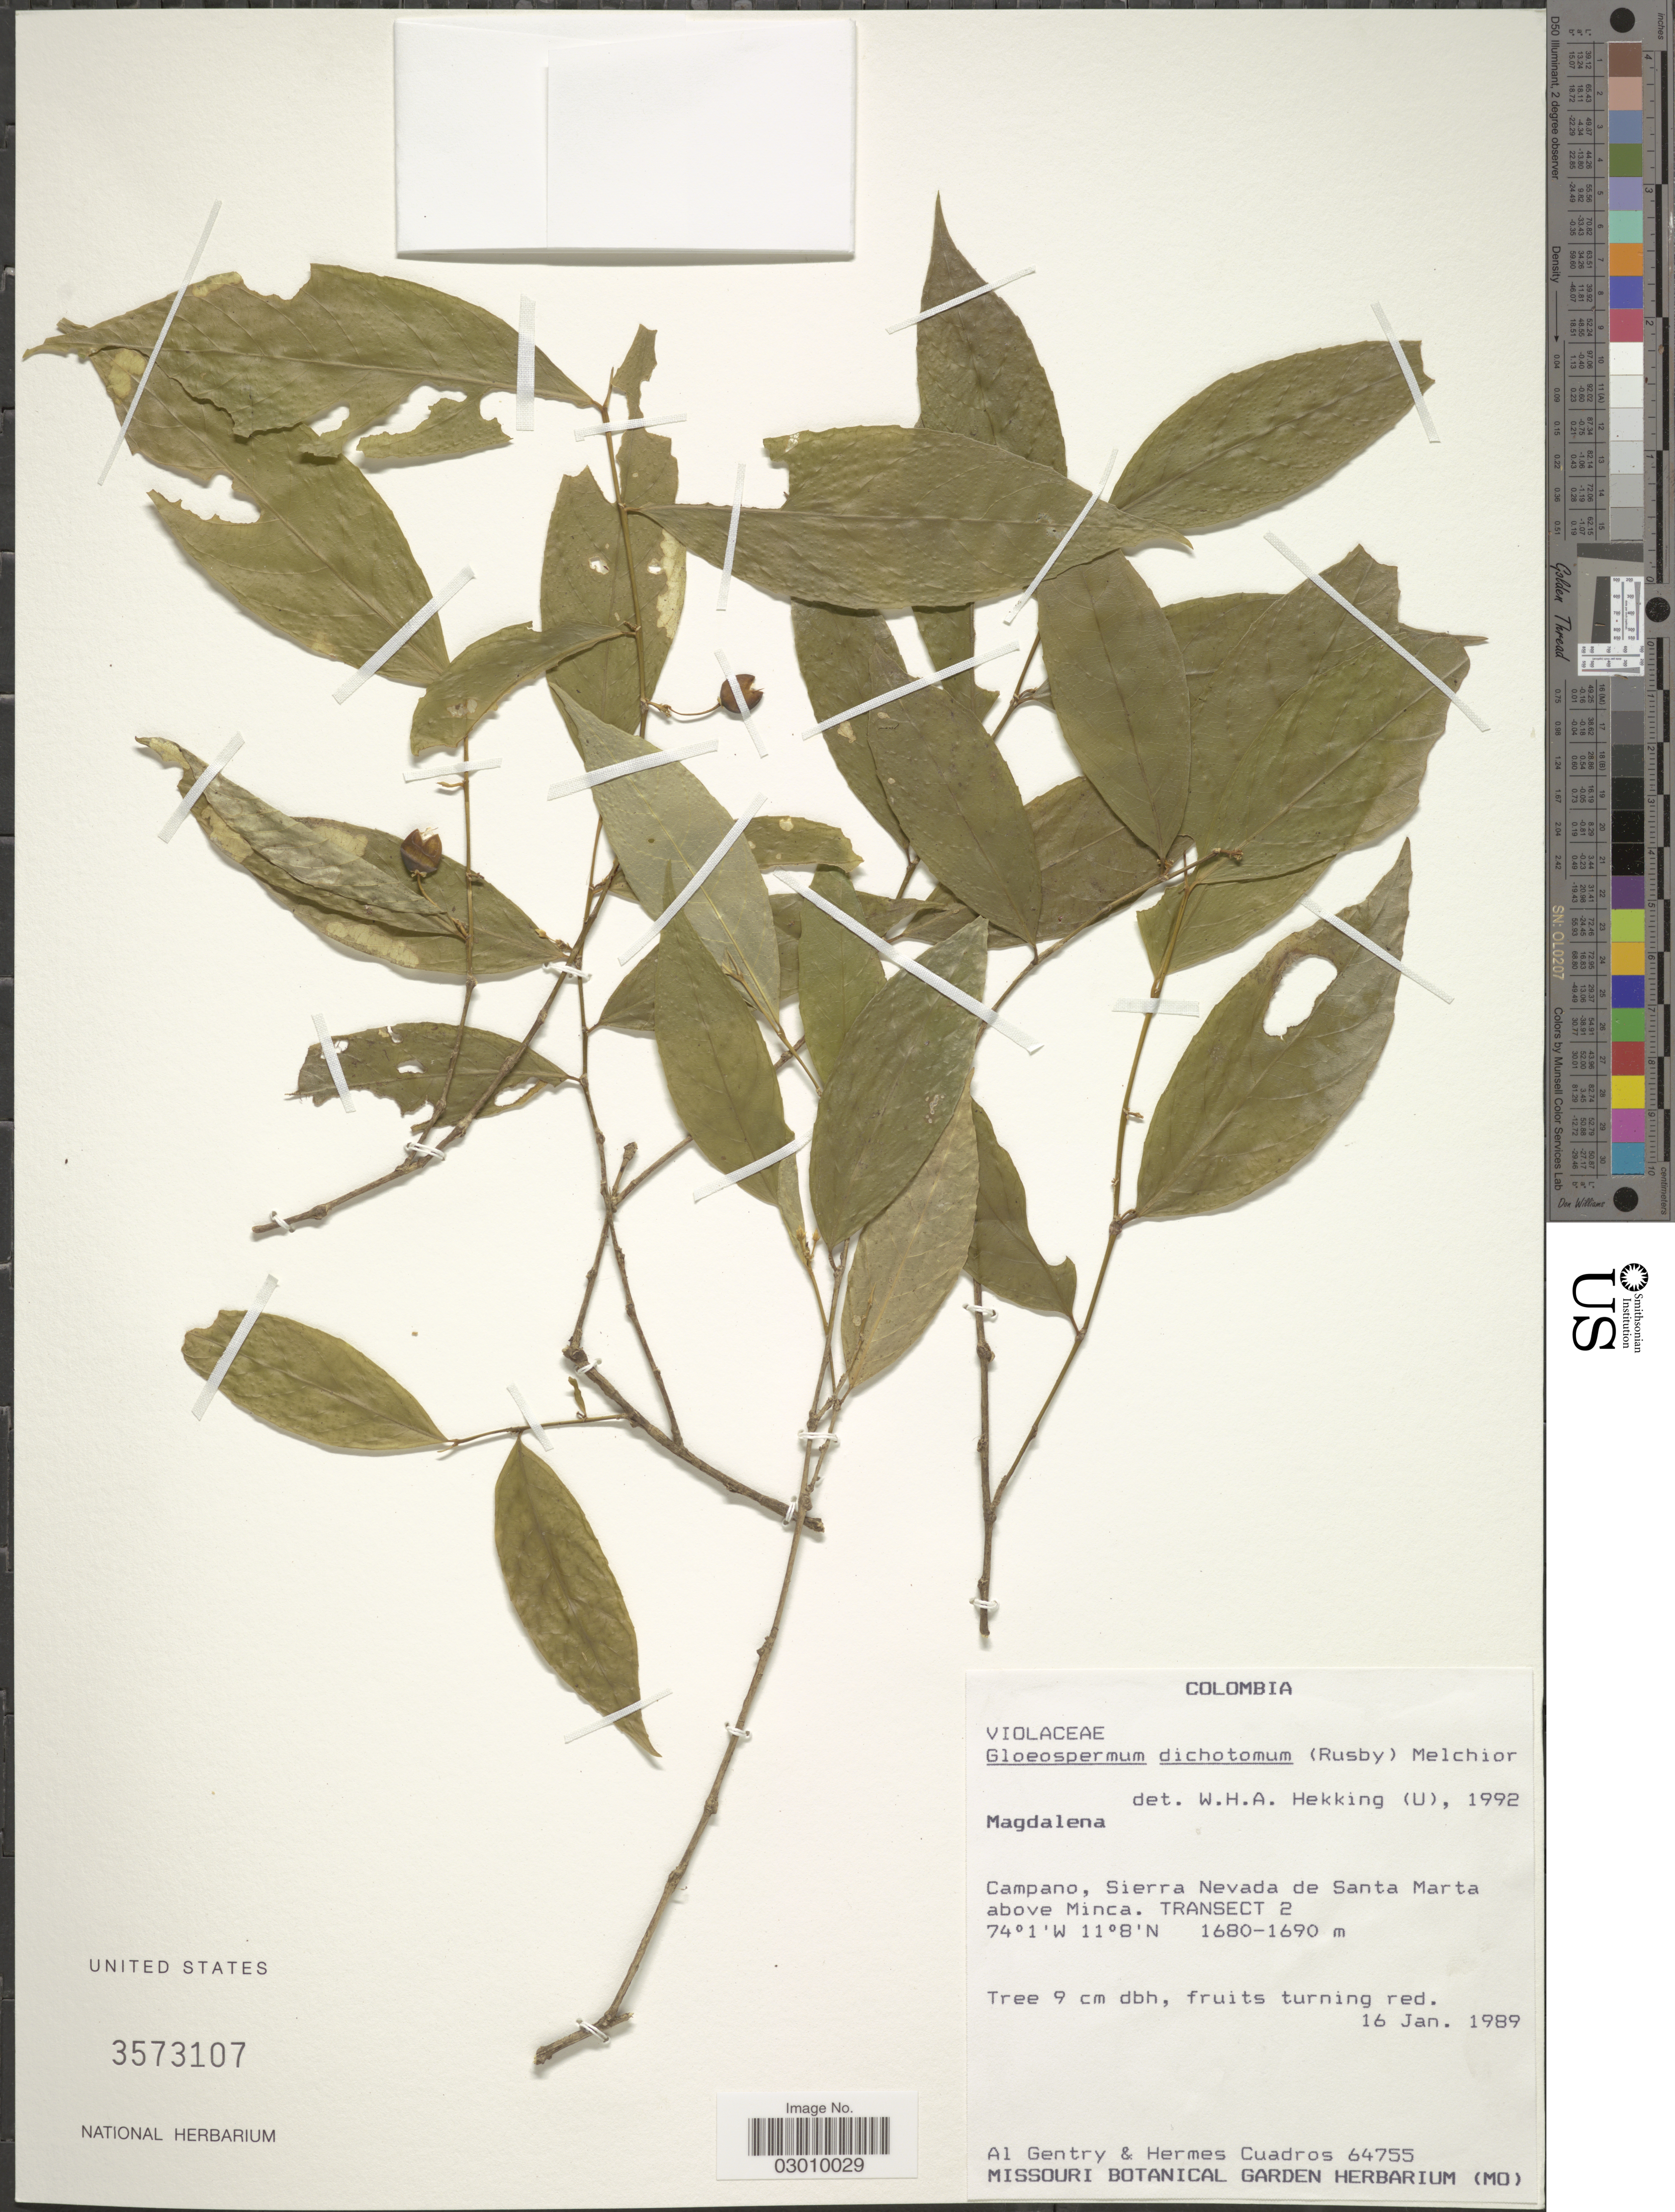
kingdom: Plantae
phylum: Tracheophyta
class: Magnoliopsida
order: Malpighiales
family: Violaceae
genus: Gloeospermum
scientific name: Gloeospermum dichotomum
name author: (Rusby) Melch.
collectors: A. H. Gentry & H. Cuadros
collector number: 64755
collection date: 1989-01-16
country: Colombia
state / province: Magdalena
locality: Campano, Sierra Nevada de Santa Marta above Minca, Transect 2.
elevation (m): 1680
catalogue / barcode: US 3573107